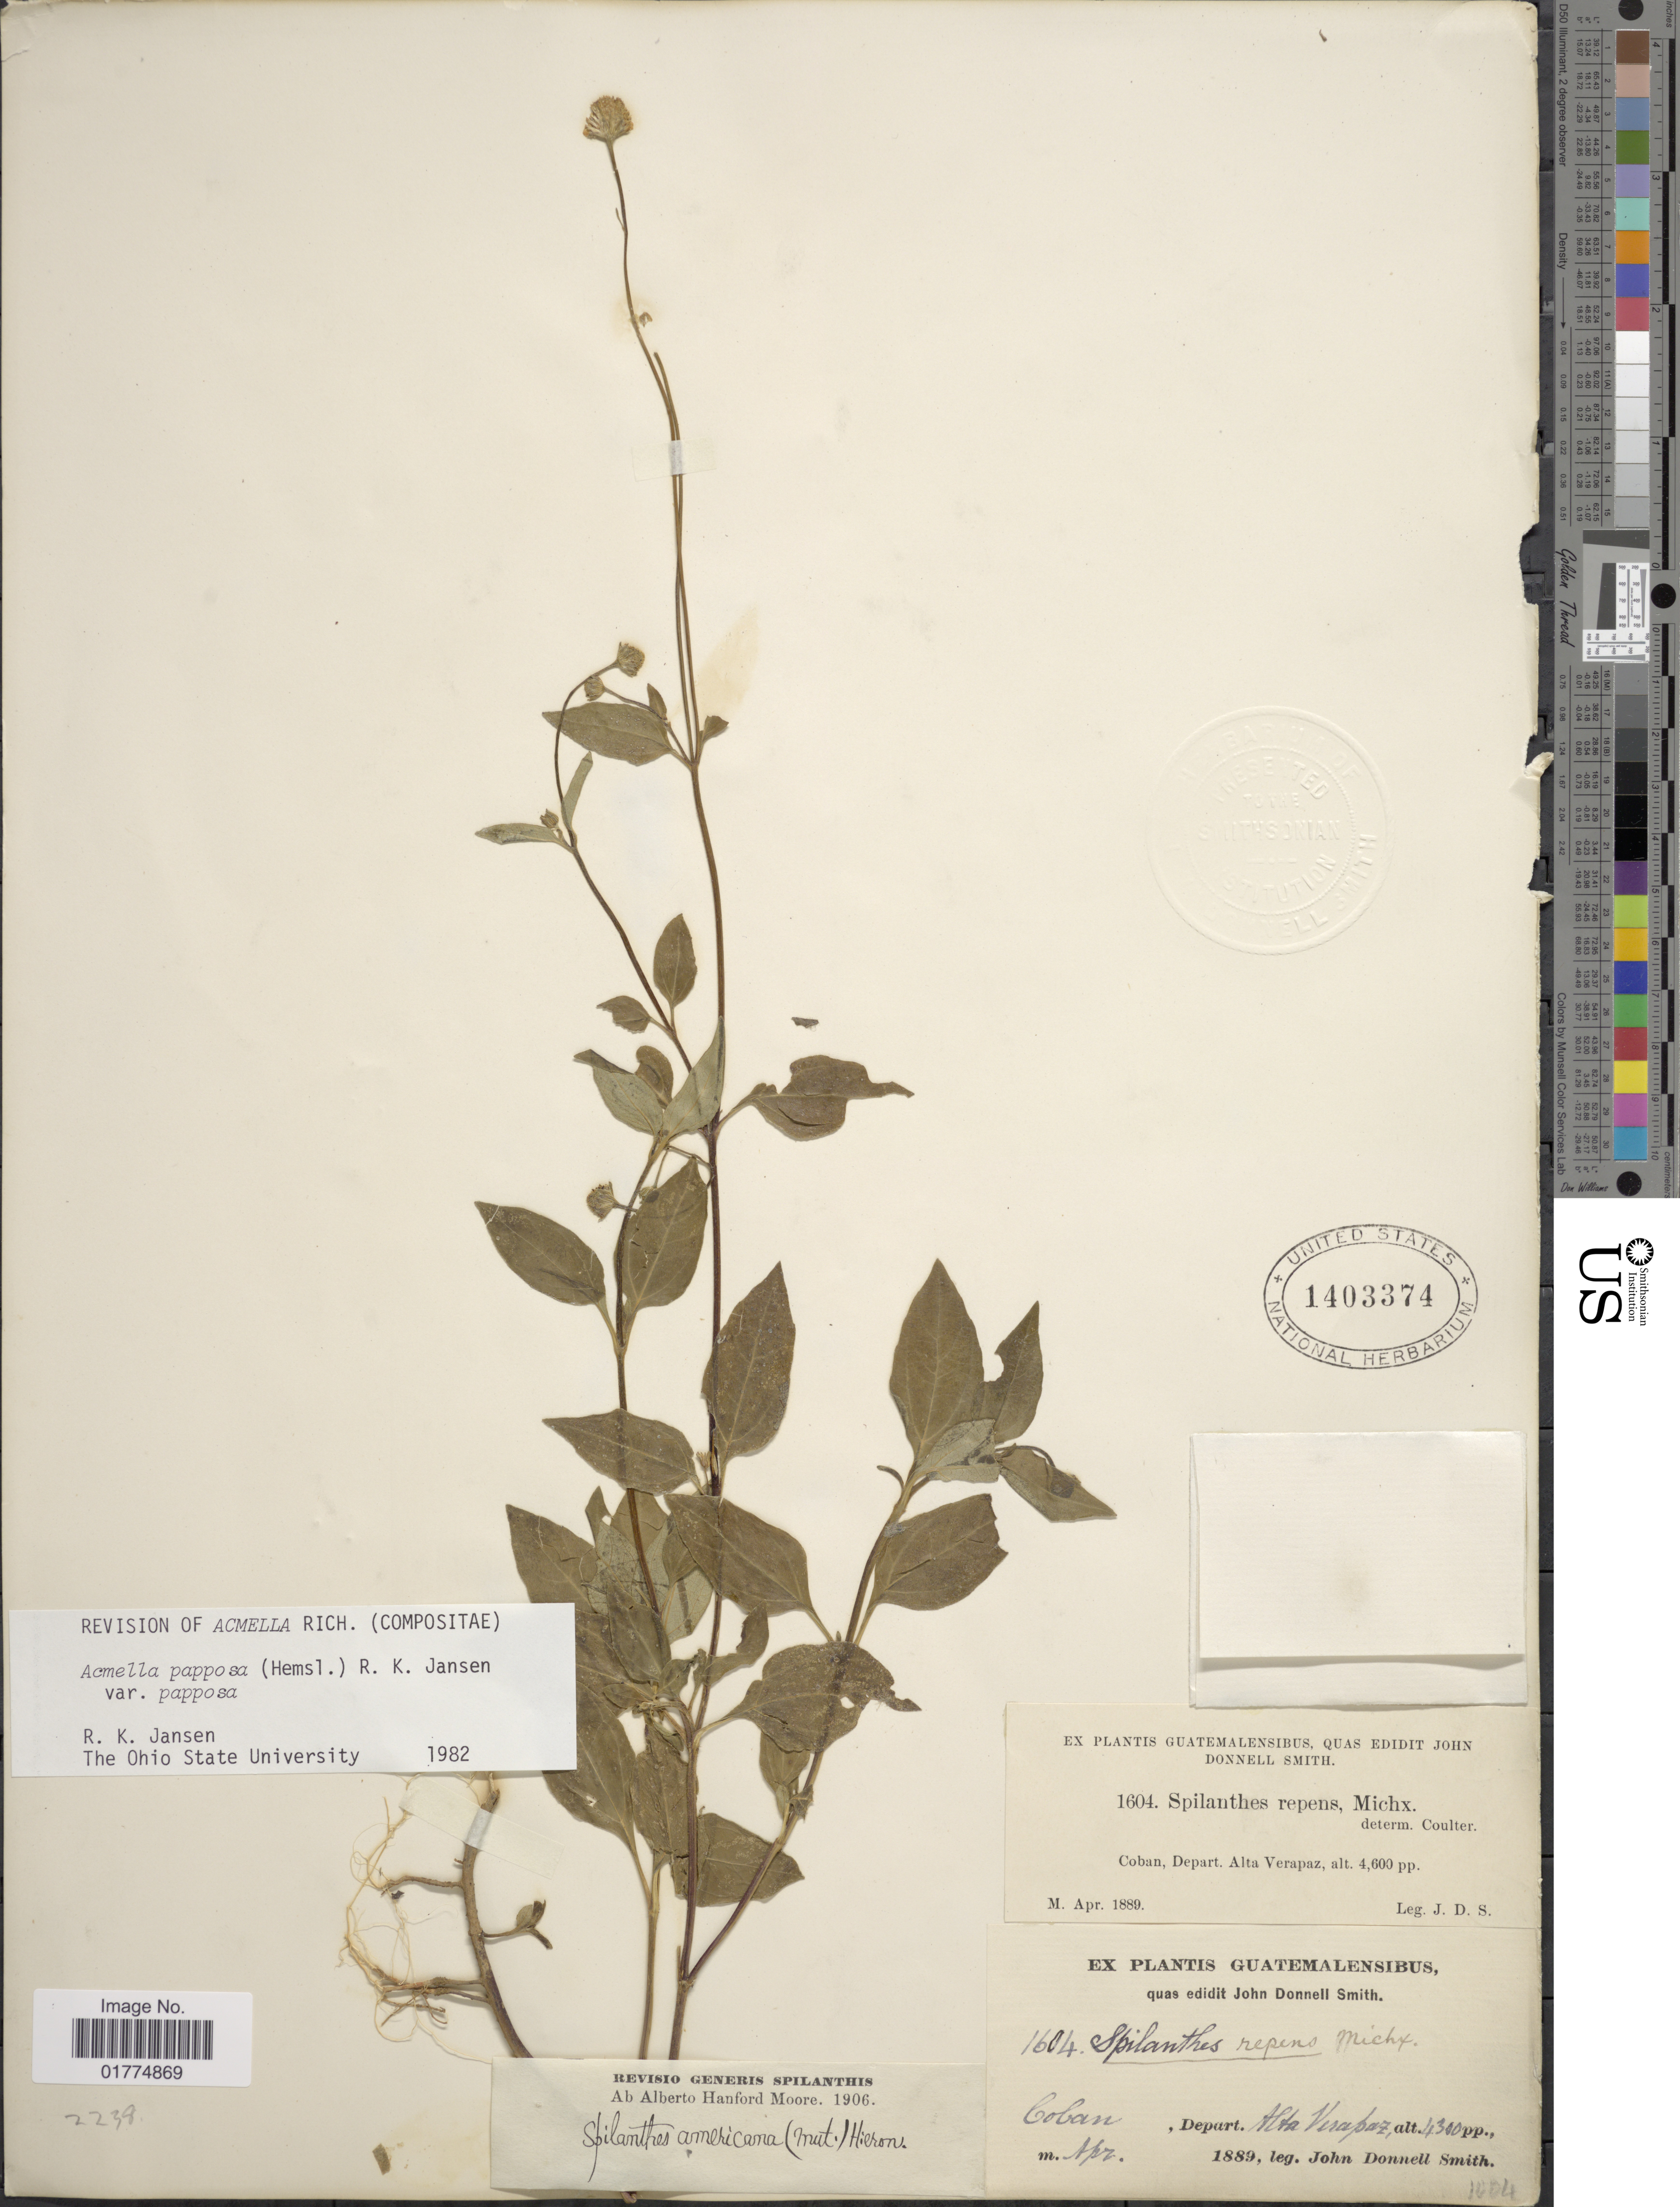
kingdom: Plantae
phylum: Tracheophyta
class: Magnoliopsida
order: Asterales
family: Asteraceae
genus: Acmella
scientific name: Acmella papposa var. papposa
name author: (Hemsl.) R.K. Jansen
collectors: J. Donnell Smith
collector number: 1604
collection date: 1889-04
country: Guatemala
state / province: Alta Verapaz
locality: Coban, Depart. Alta Verapaz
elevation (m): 1402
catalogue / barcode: US 1403374